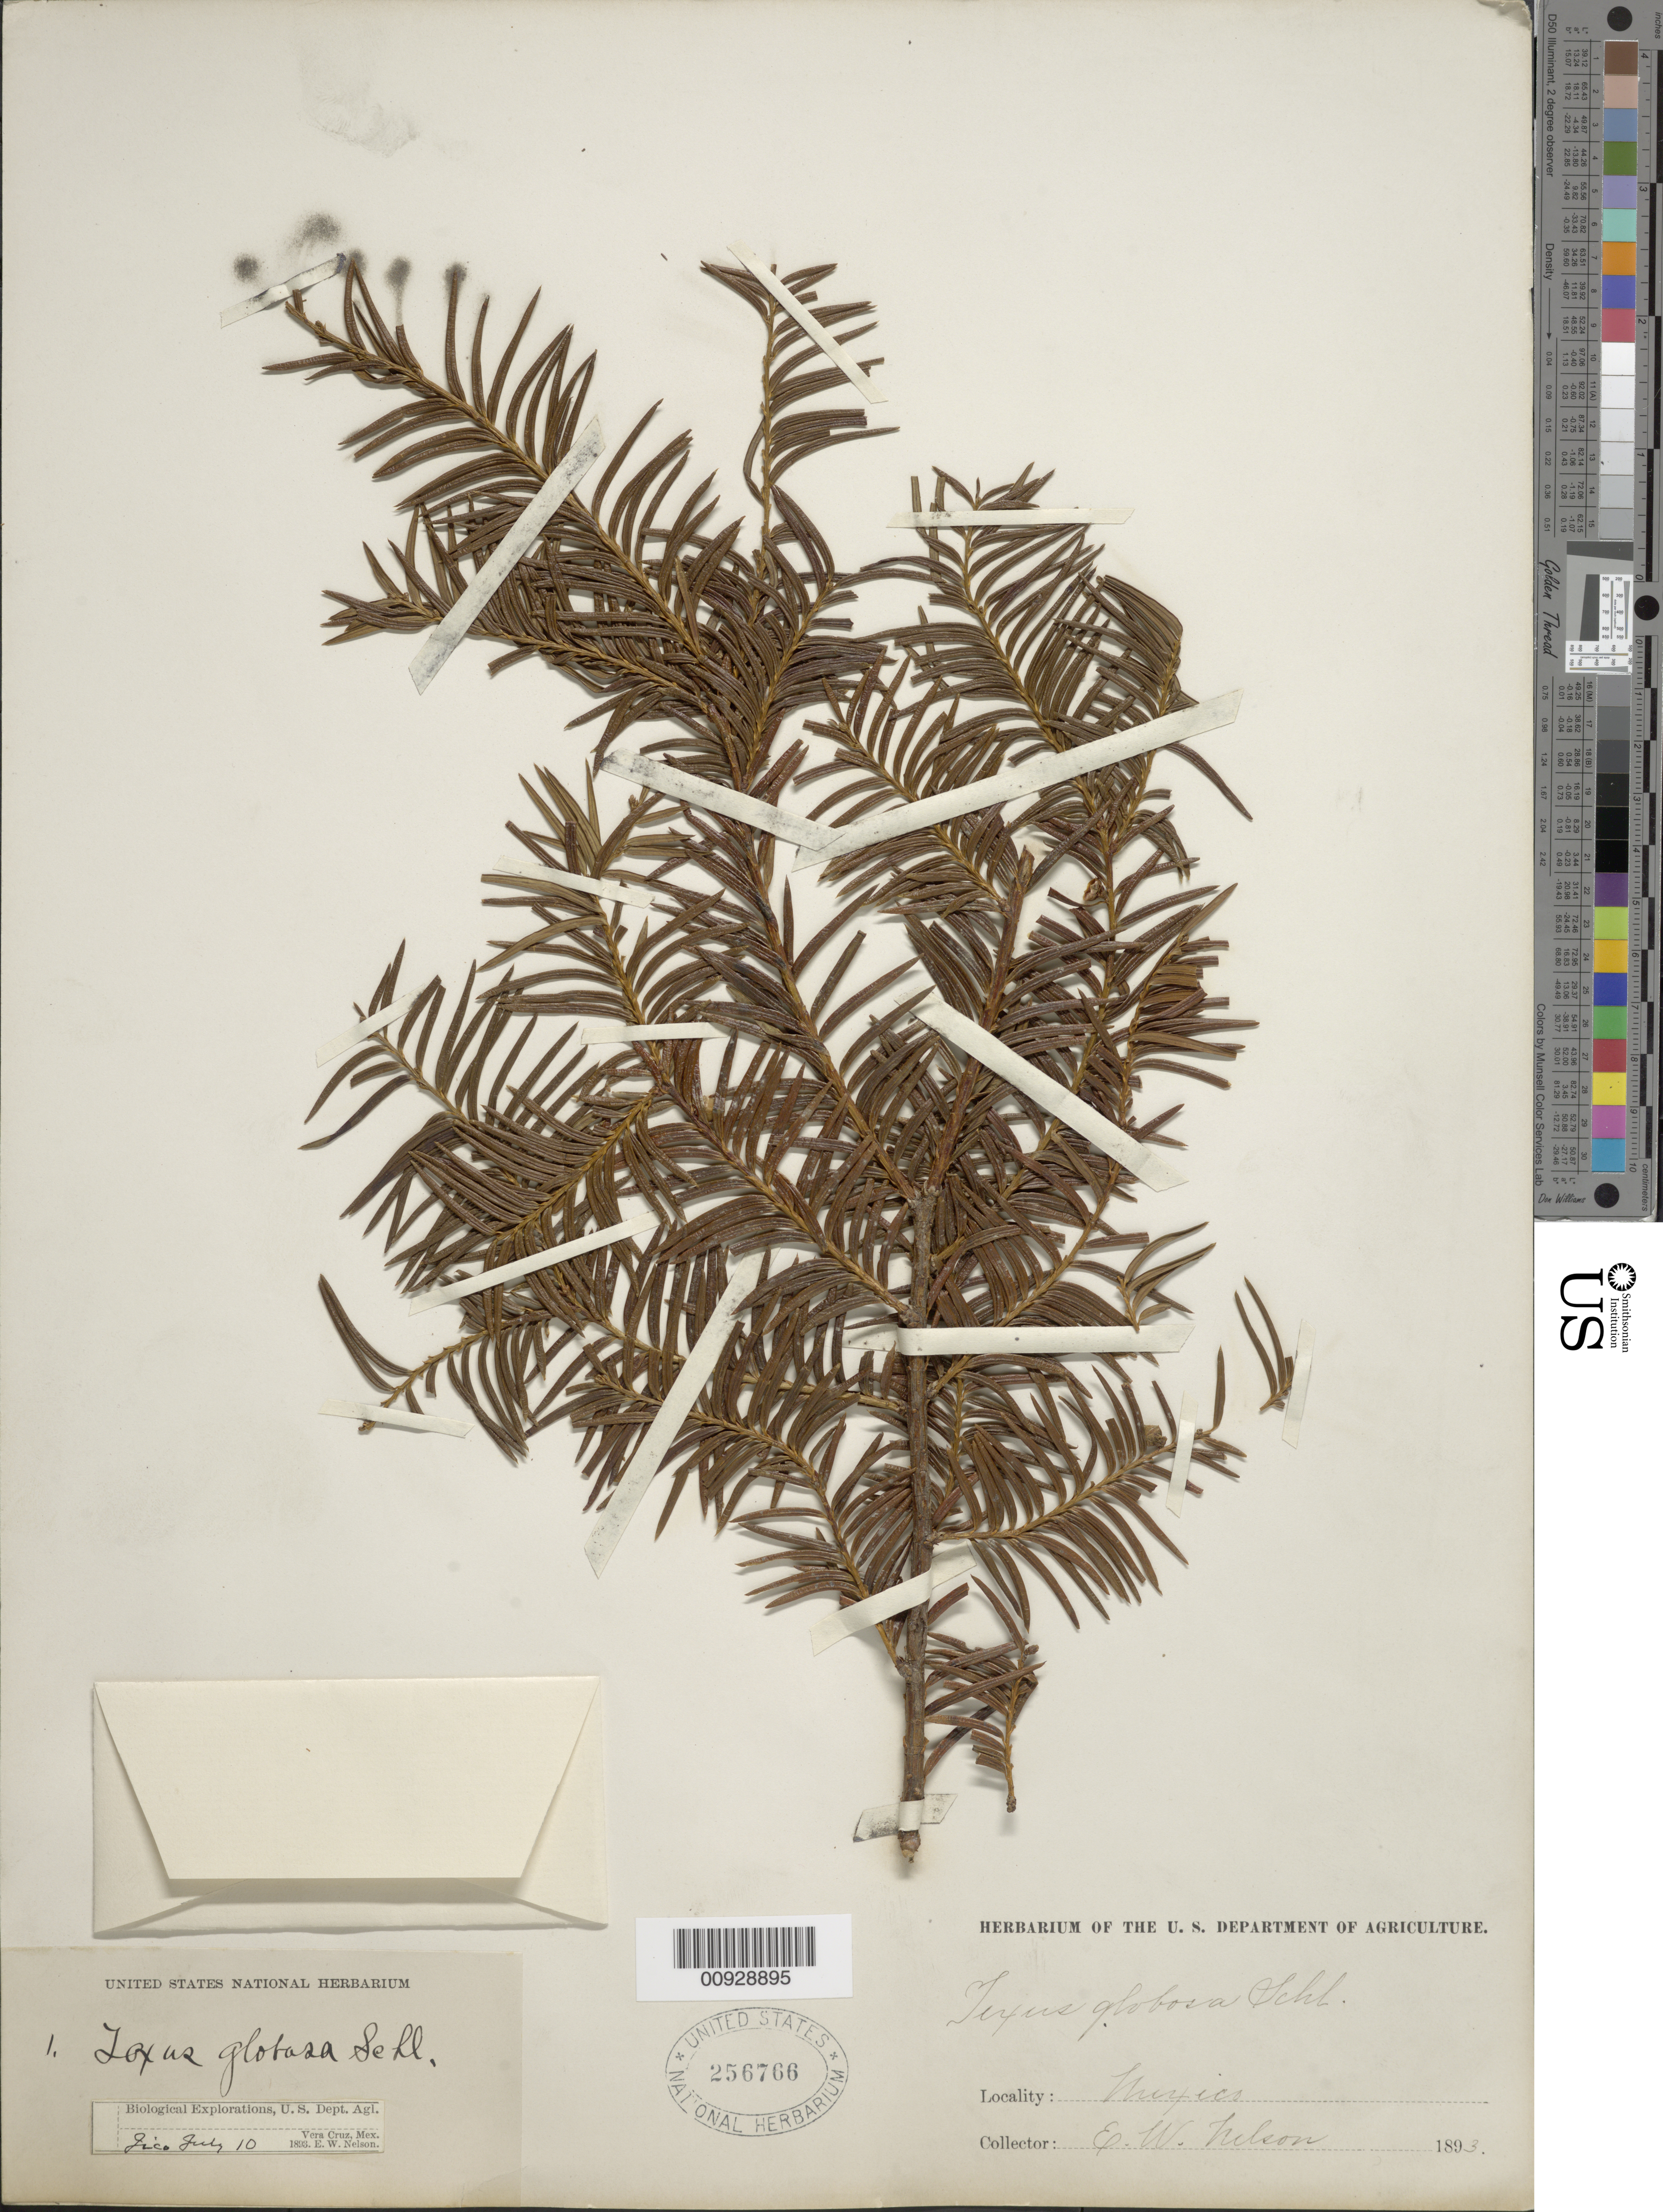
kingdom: Plantae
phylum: Tracheophyta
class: Pinopsida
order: Pinales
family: Taxaceae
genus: Taxus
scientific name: Taxus globosa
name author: Schltdl.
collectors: E. W. Nelson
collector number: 1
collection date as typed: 10 Jul 1893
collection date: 1893-07-10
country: Mexico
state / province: Veracruz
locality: Jico.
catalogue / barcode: US 256766